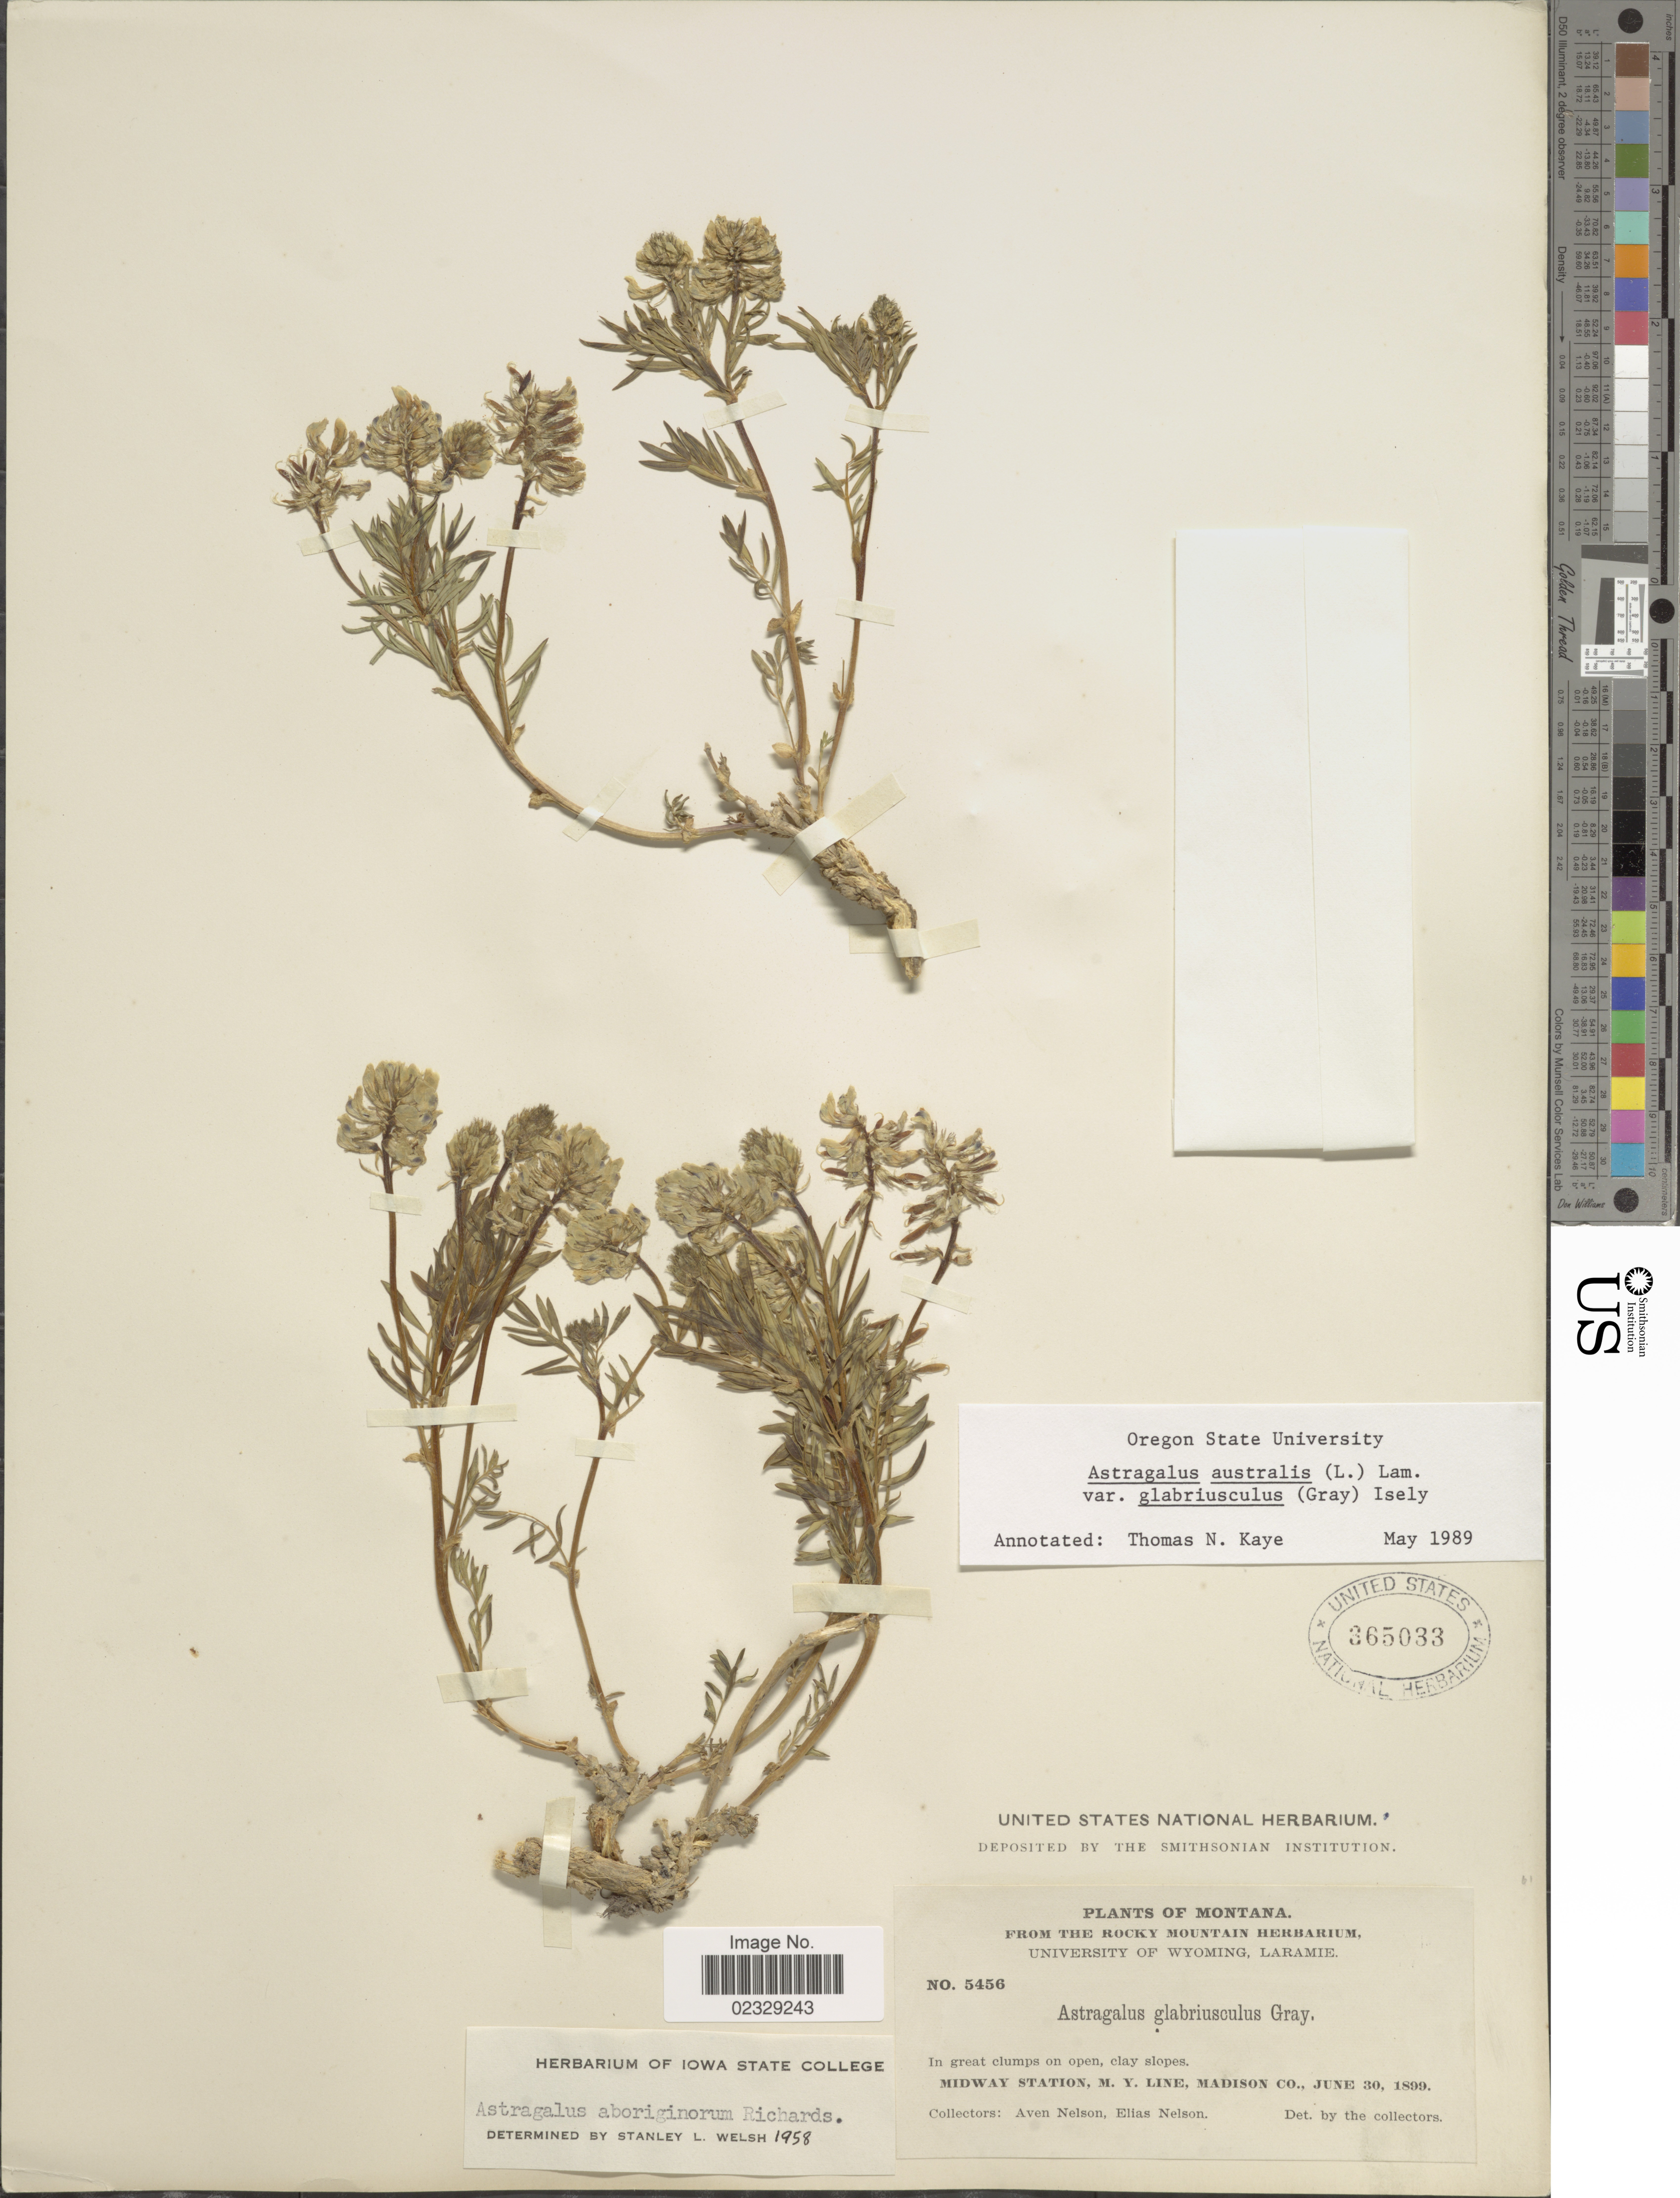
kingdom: Plantae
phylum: Tracheophyta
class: Magnoliopsida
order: Fabales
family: Fabaceae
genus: Astragalus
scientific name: Astragalus australis var. glabriusculus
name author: (Hook.) Isley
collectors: A. Nelson & E. Nelson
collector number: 5456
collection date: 1899-06-30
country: United States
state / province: Montana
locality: Midway station, M.Y line, Madison Co.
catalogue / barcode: US 365033